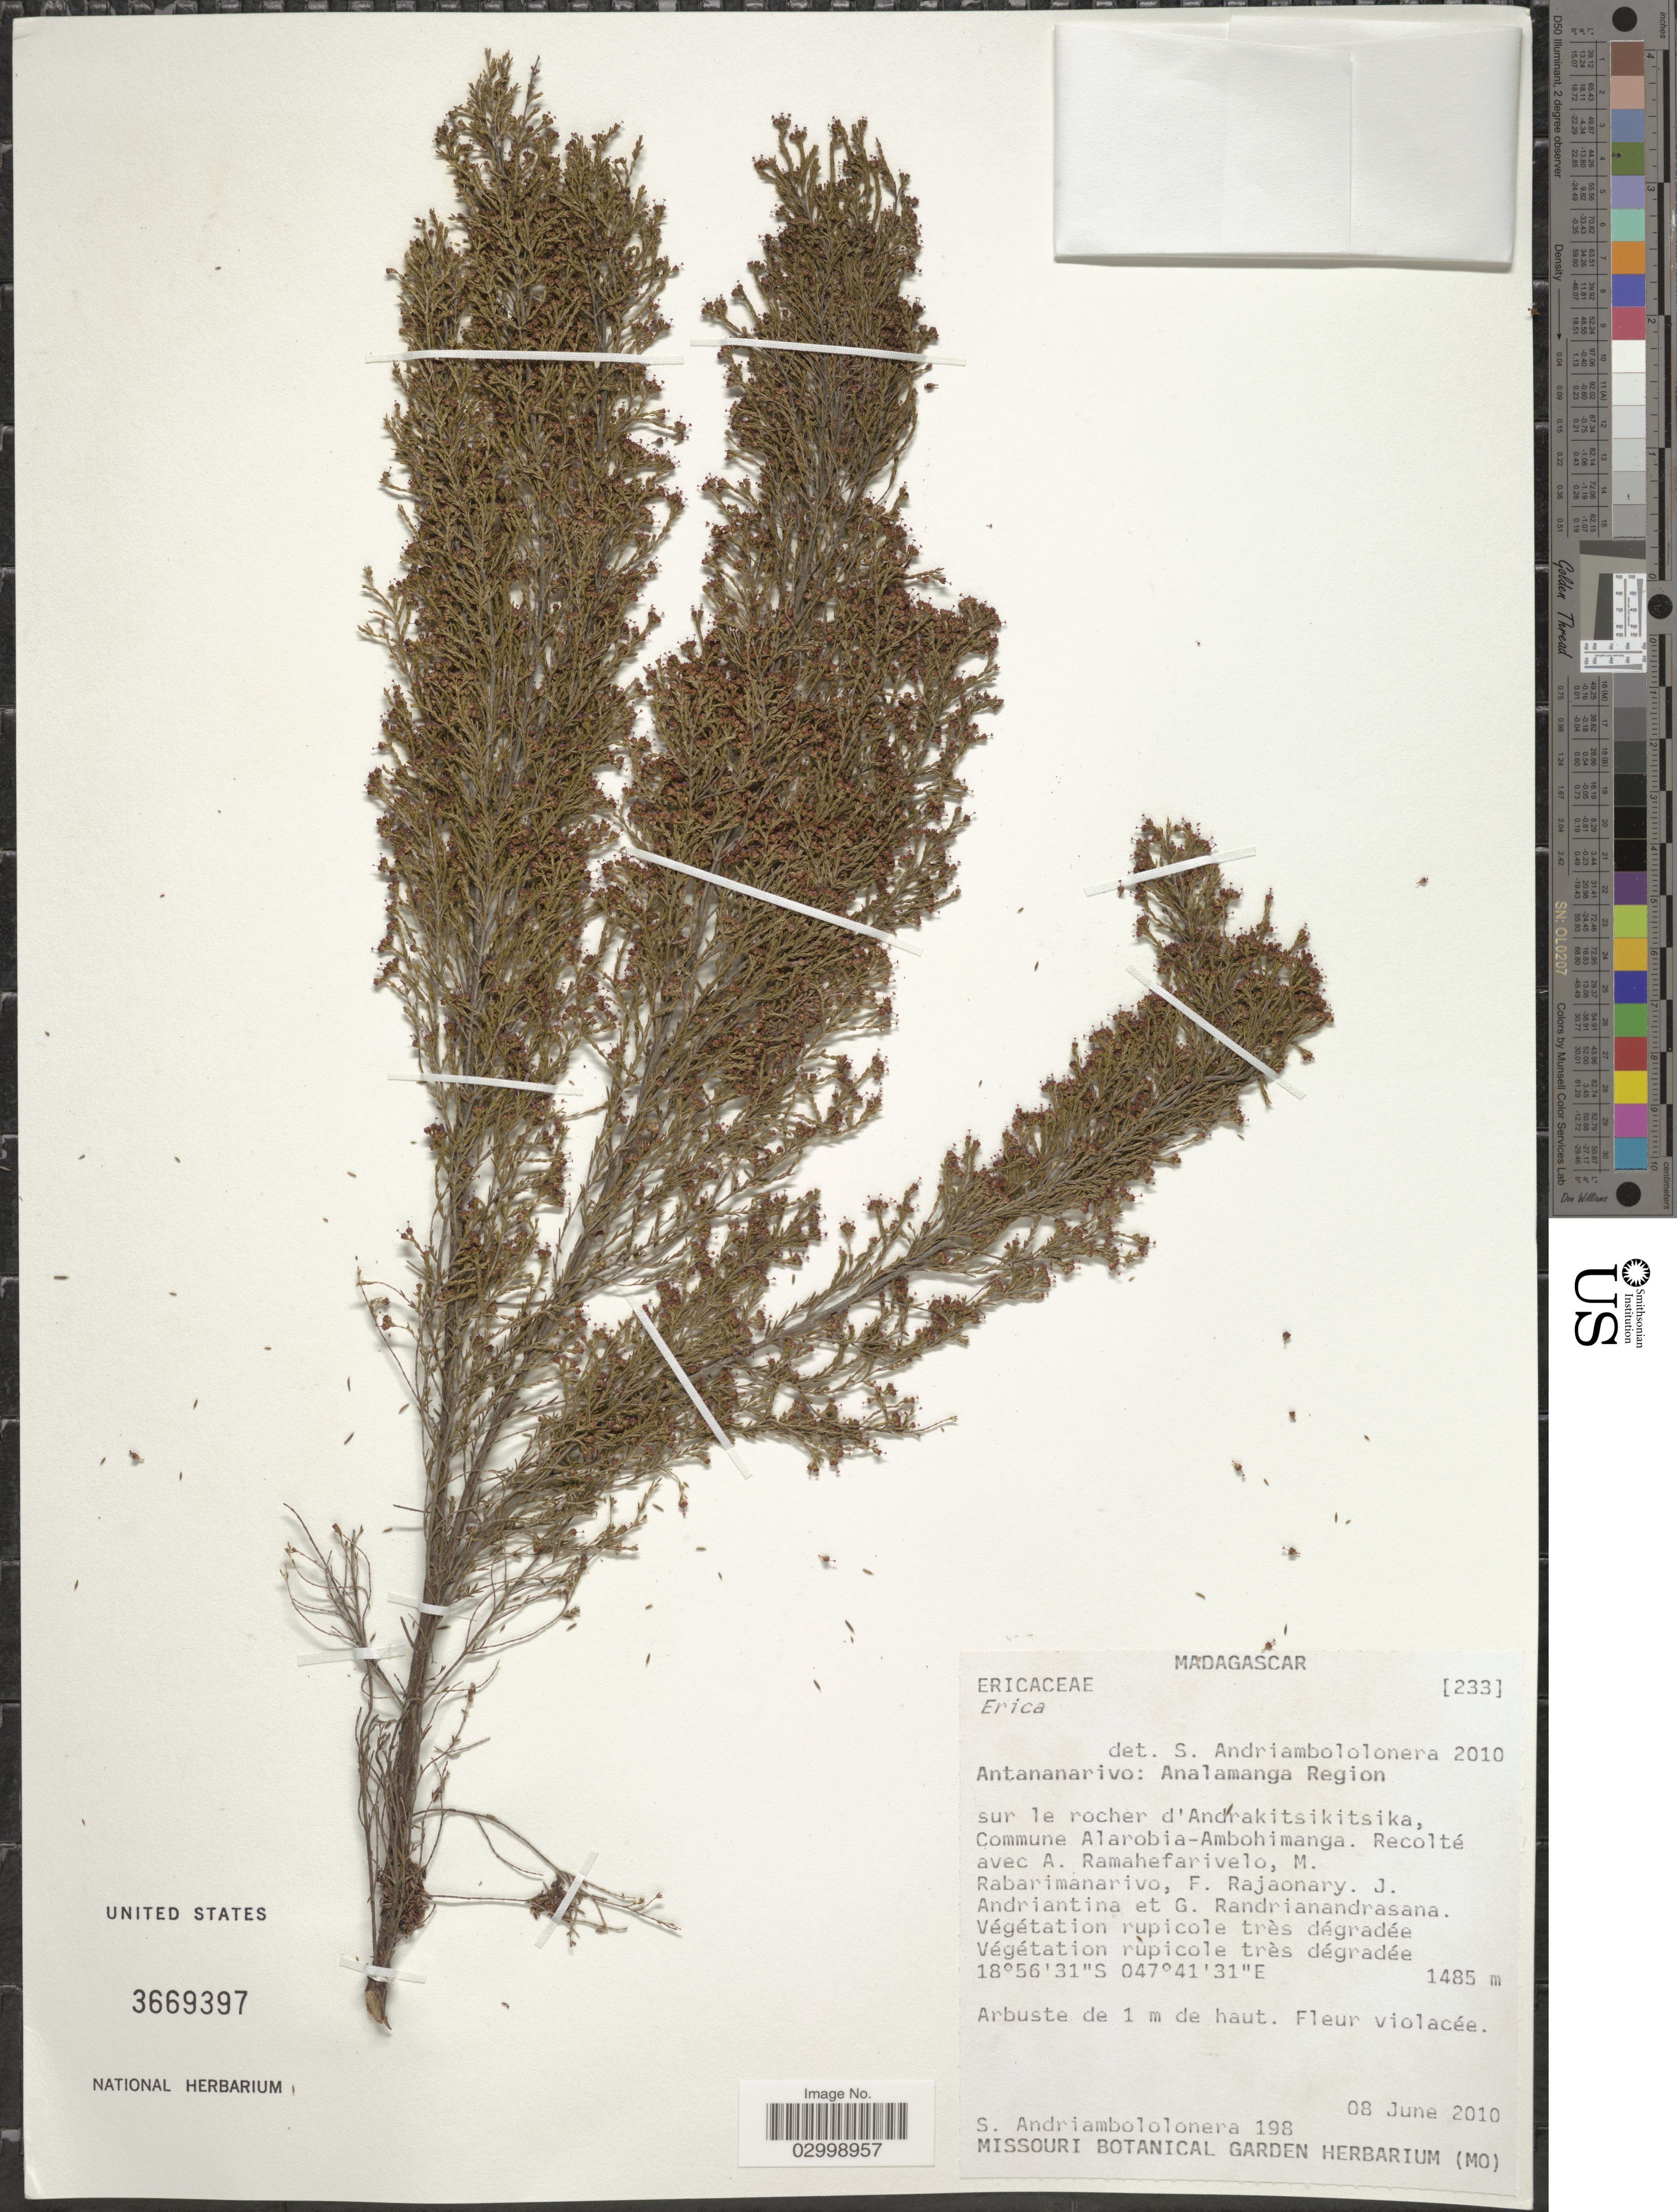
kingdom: Plantae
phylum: Tracheophyta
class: Magnoliopsida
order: Ericales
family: Ericaceae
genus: Erica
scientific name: Erica sp.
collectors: S. R. Andriambololonera, A. Ramahefarivelo, M. Rabarimanarivo, F. Rajaonary & et al.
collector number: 198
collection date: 2010-06-08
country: Madagascar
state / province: Analamanga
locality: Analamanga Region, sur le rocher d'Andrakitsikitsika, Commune Alarobia-Ambohimanga.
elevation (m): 1485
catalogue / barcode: US 3669397